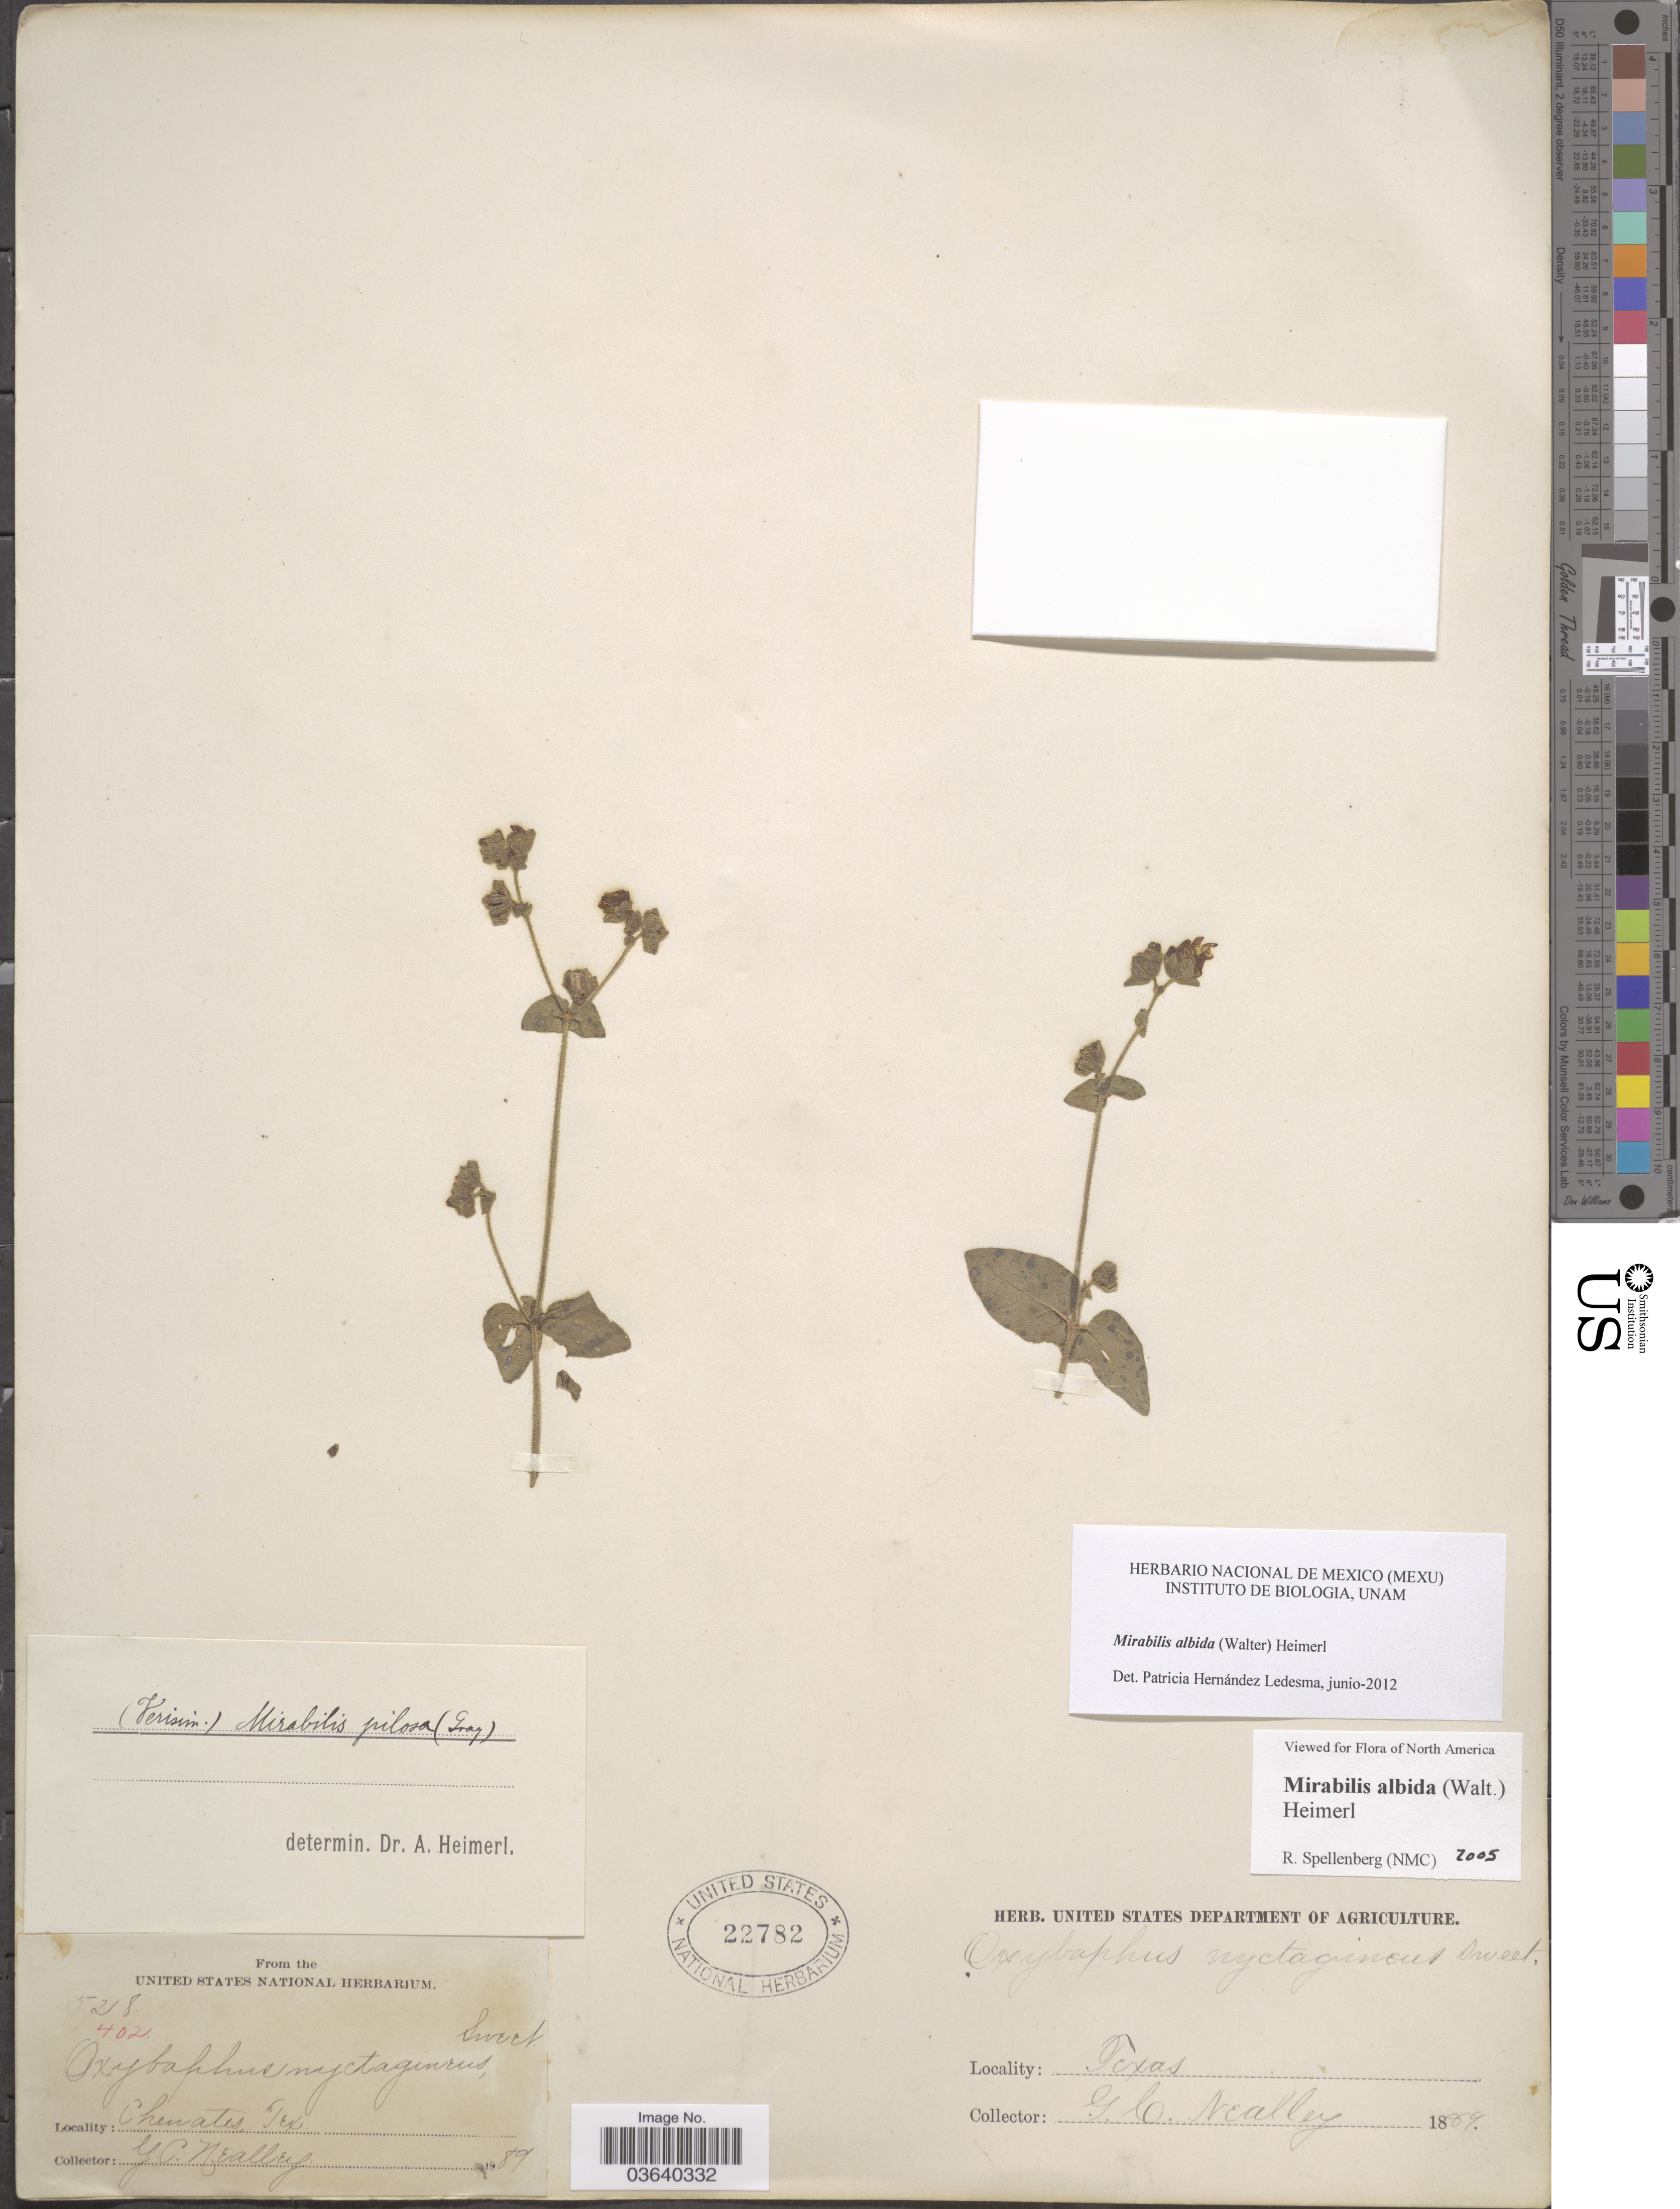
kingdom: Plantae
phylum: Tracheophyta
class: Magnoliopsida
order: Caryophyllales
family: Nyctaginaceae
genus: Mirabilis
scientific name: Mirabilis albida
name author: (Walter) Heimerl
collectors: G. C. Nealley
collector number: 528/402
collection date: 1889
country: United States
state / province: Texas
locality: Chenates.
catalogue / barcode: US 22782